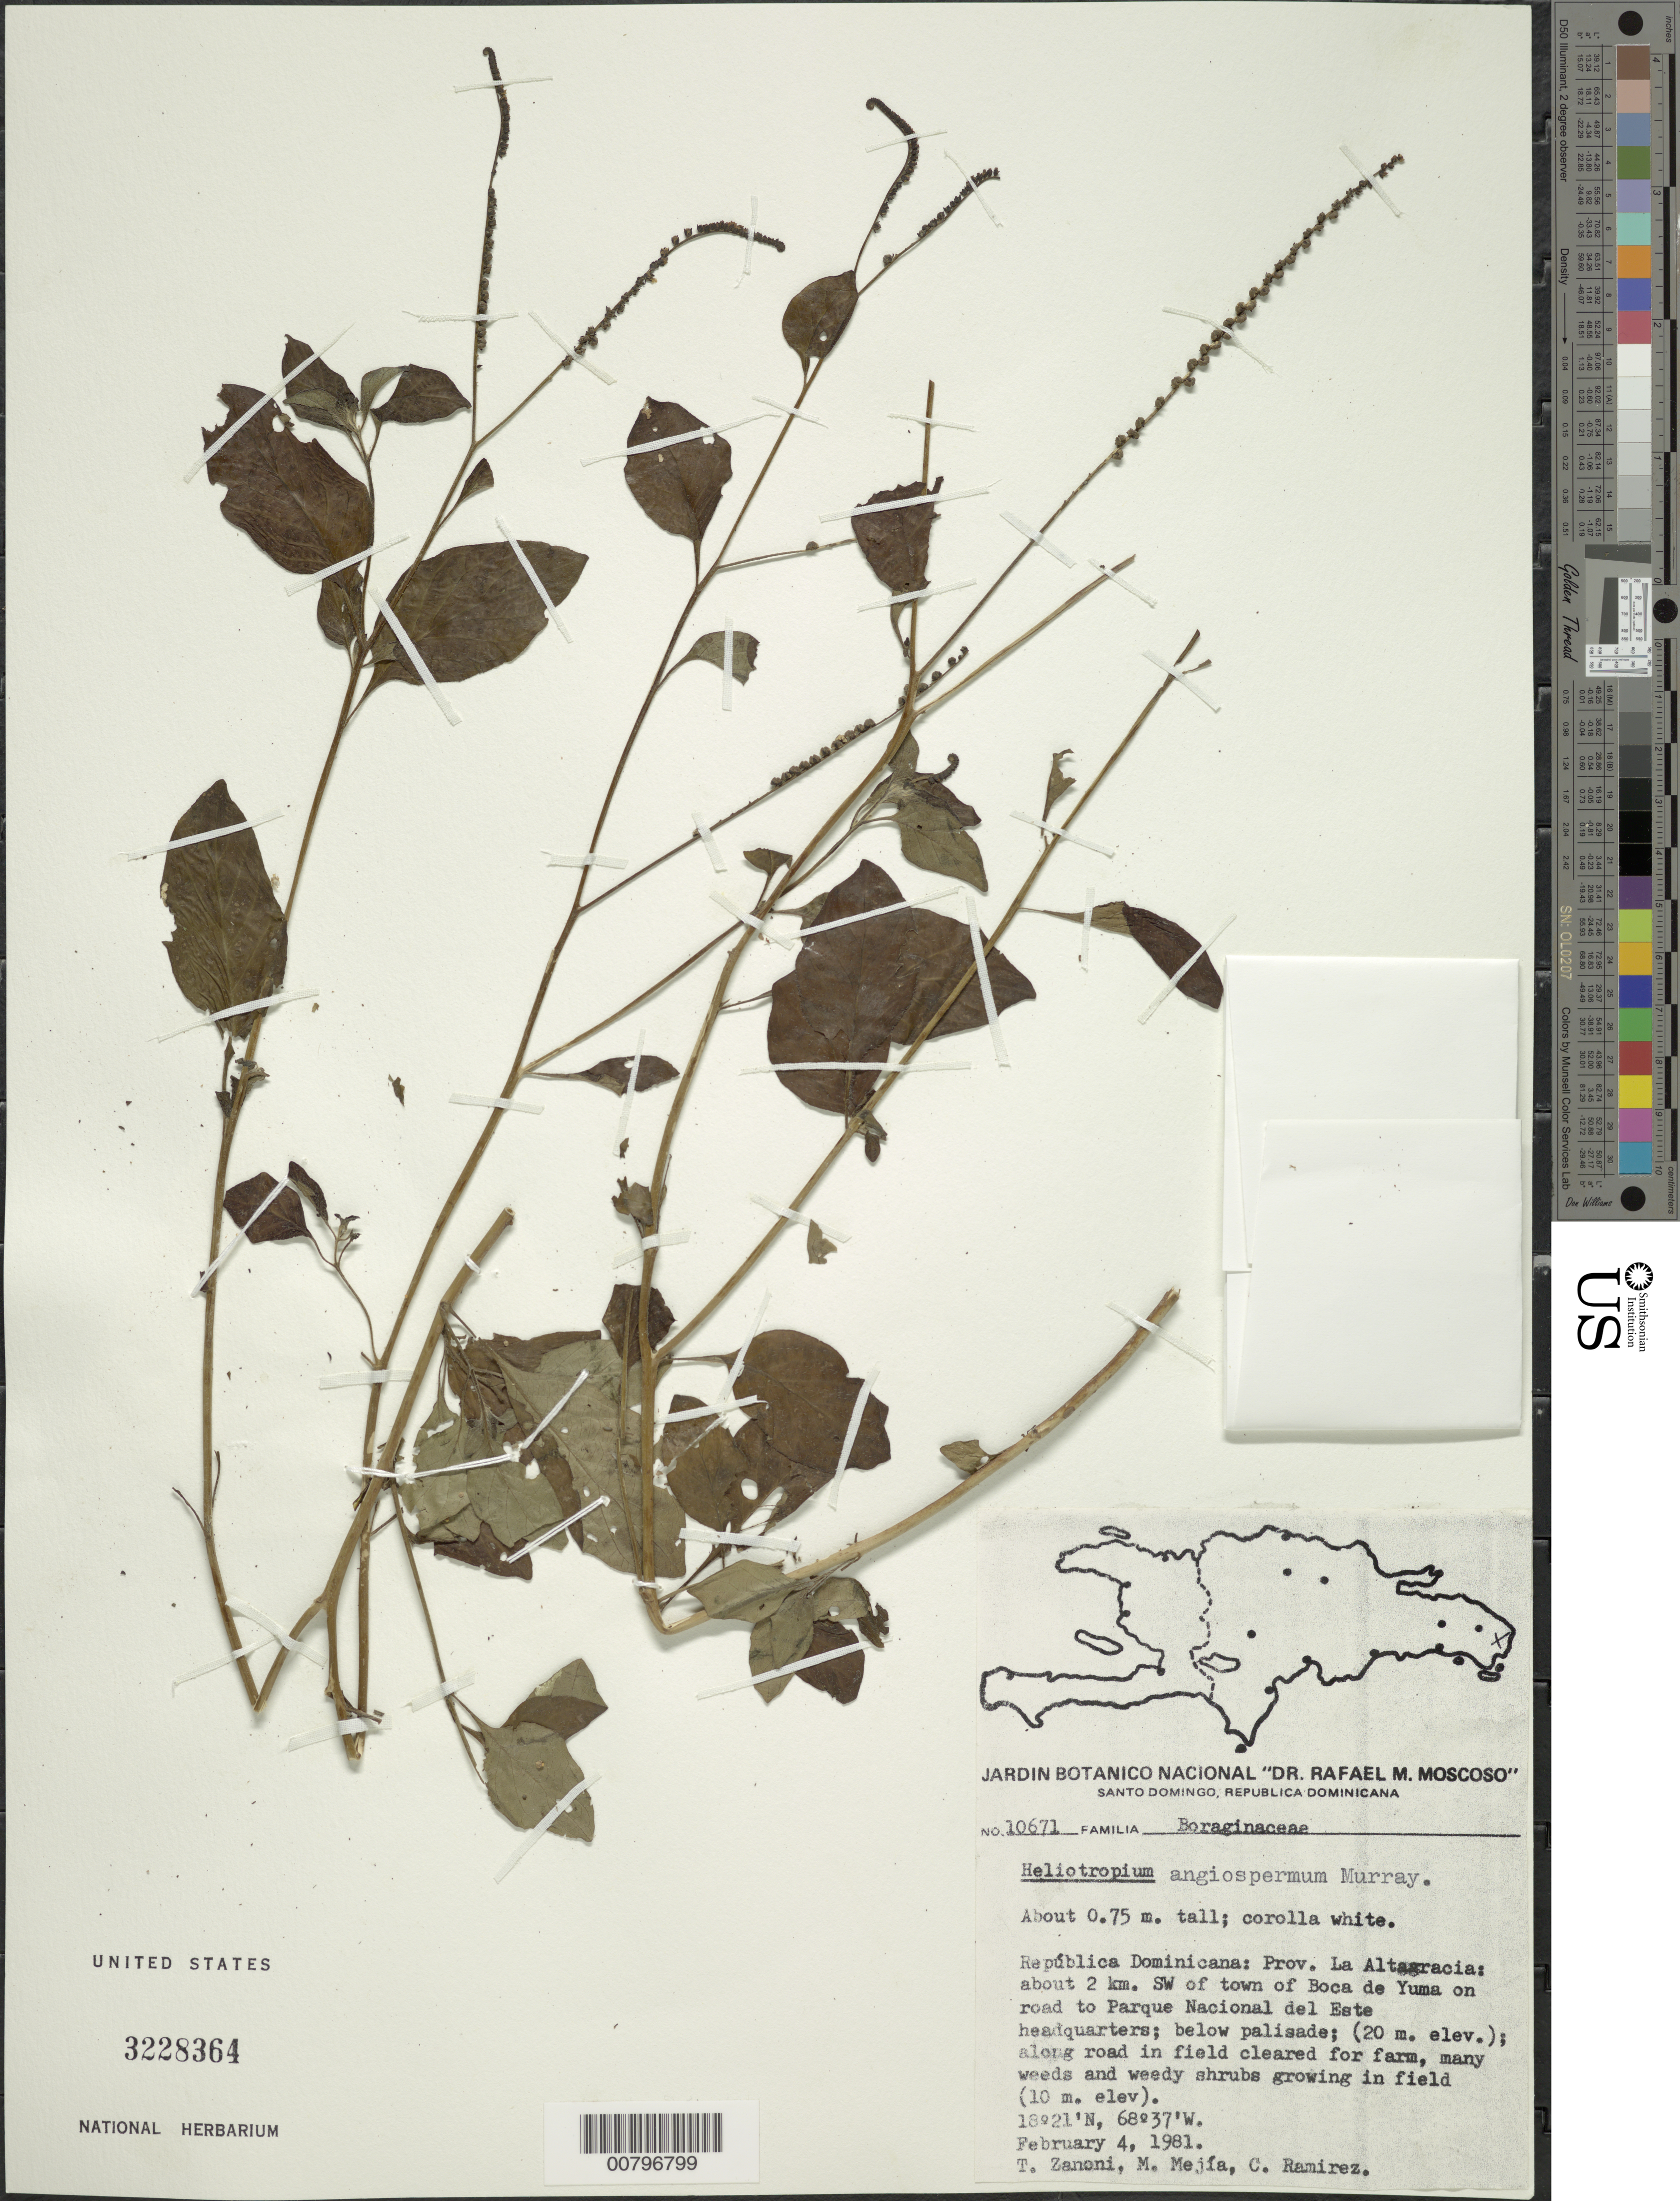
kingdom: Plantae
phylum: Tracheophyta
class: Magnoliopsida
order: Boraginales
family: Heliotropiaceae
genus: Heliotropium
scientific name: Heliotropium angiospermum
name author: Murray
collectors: T. A. Zanoni, M. Mejia & C. Ramirez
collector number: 10671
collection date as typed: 04 Feb 1981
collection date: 1981-02-04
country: Dominican Republic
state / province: La Altagracia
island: Hispaniola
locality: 2km SW of town of Boca De yama on road to Parque nacional del Este headquarters; below palisade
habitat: Along road in farm clearing with many weeds and weedy shrubs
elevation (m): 20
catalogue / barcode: US 3228364